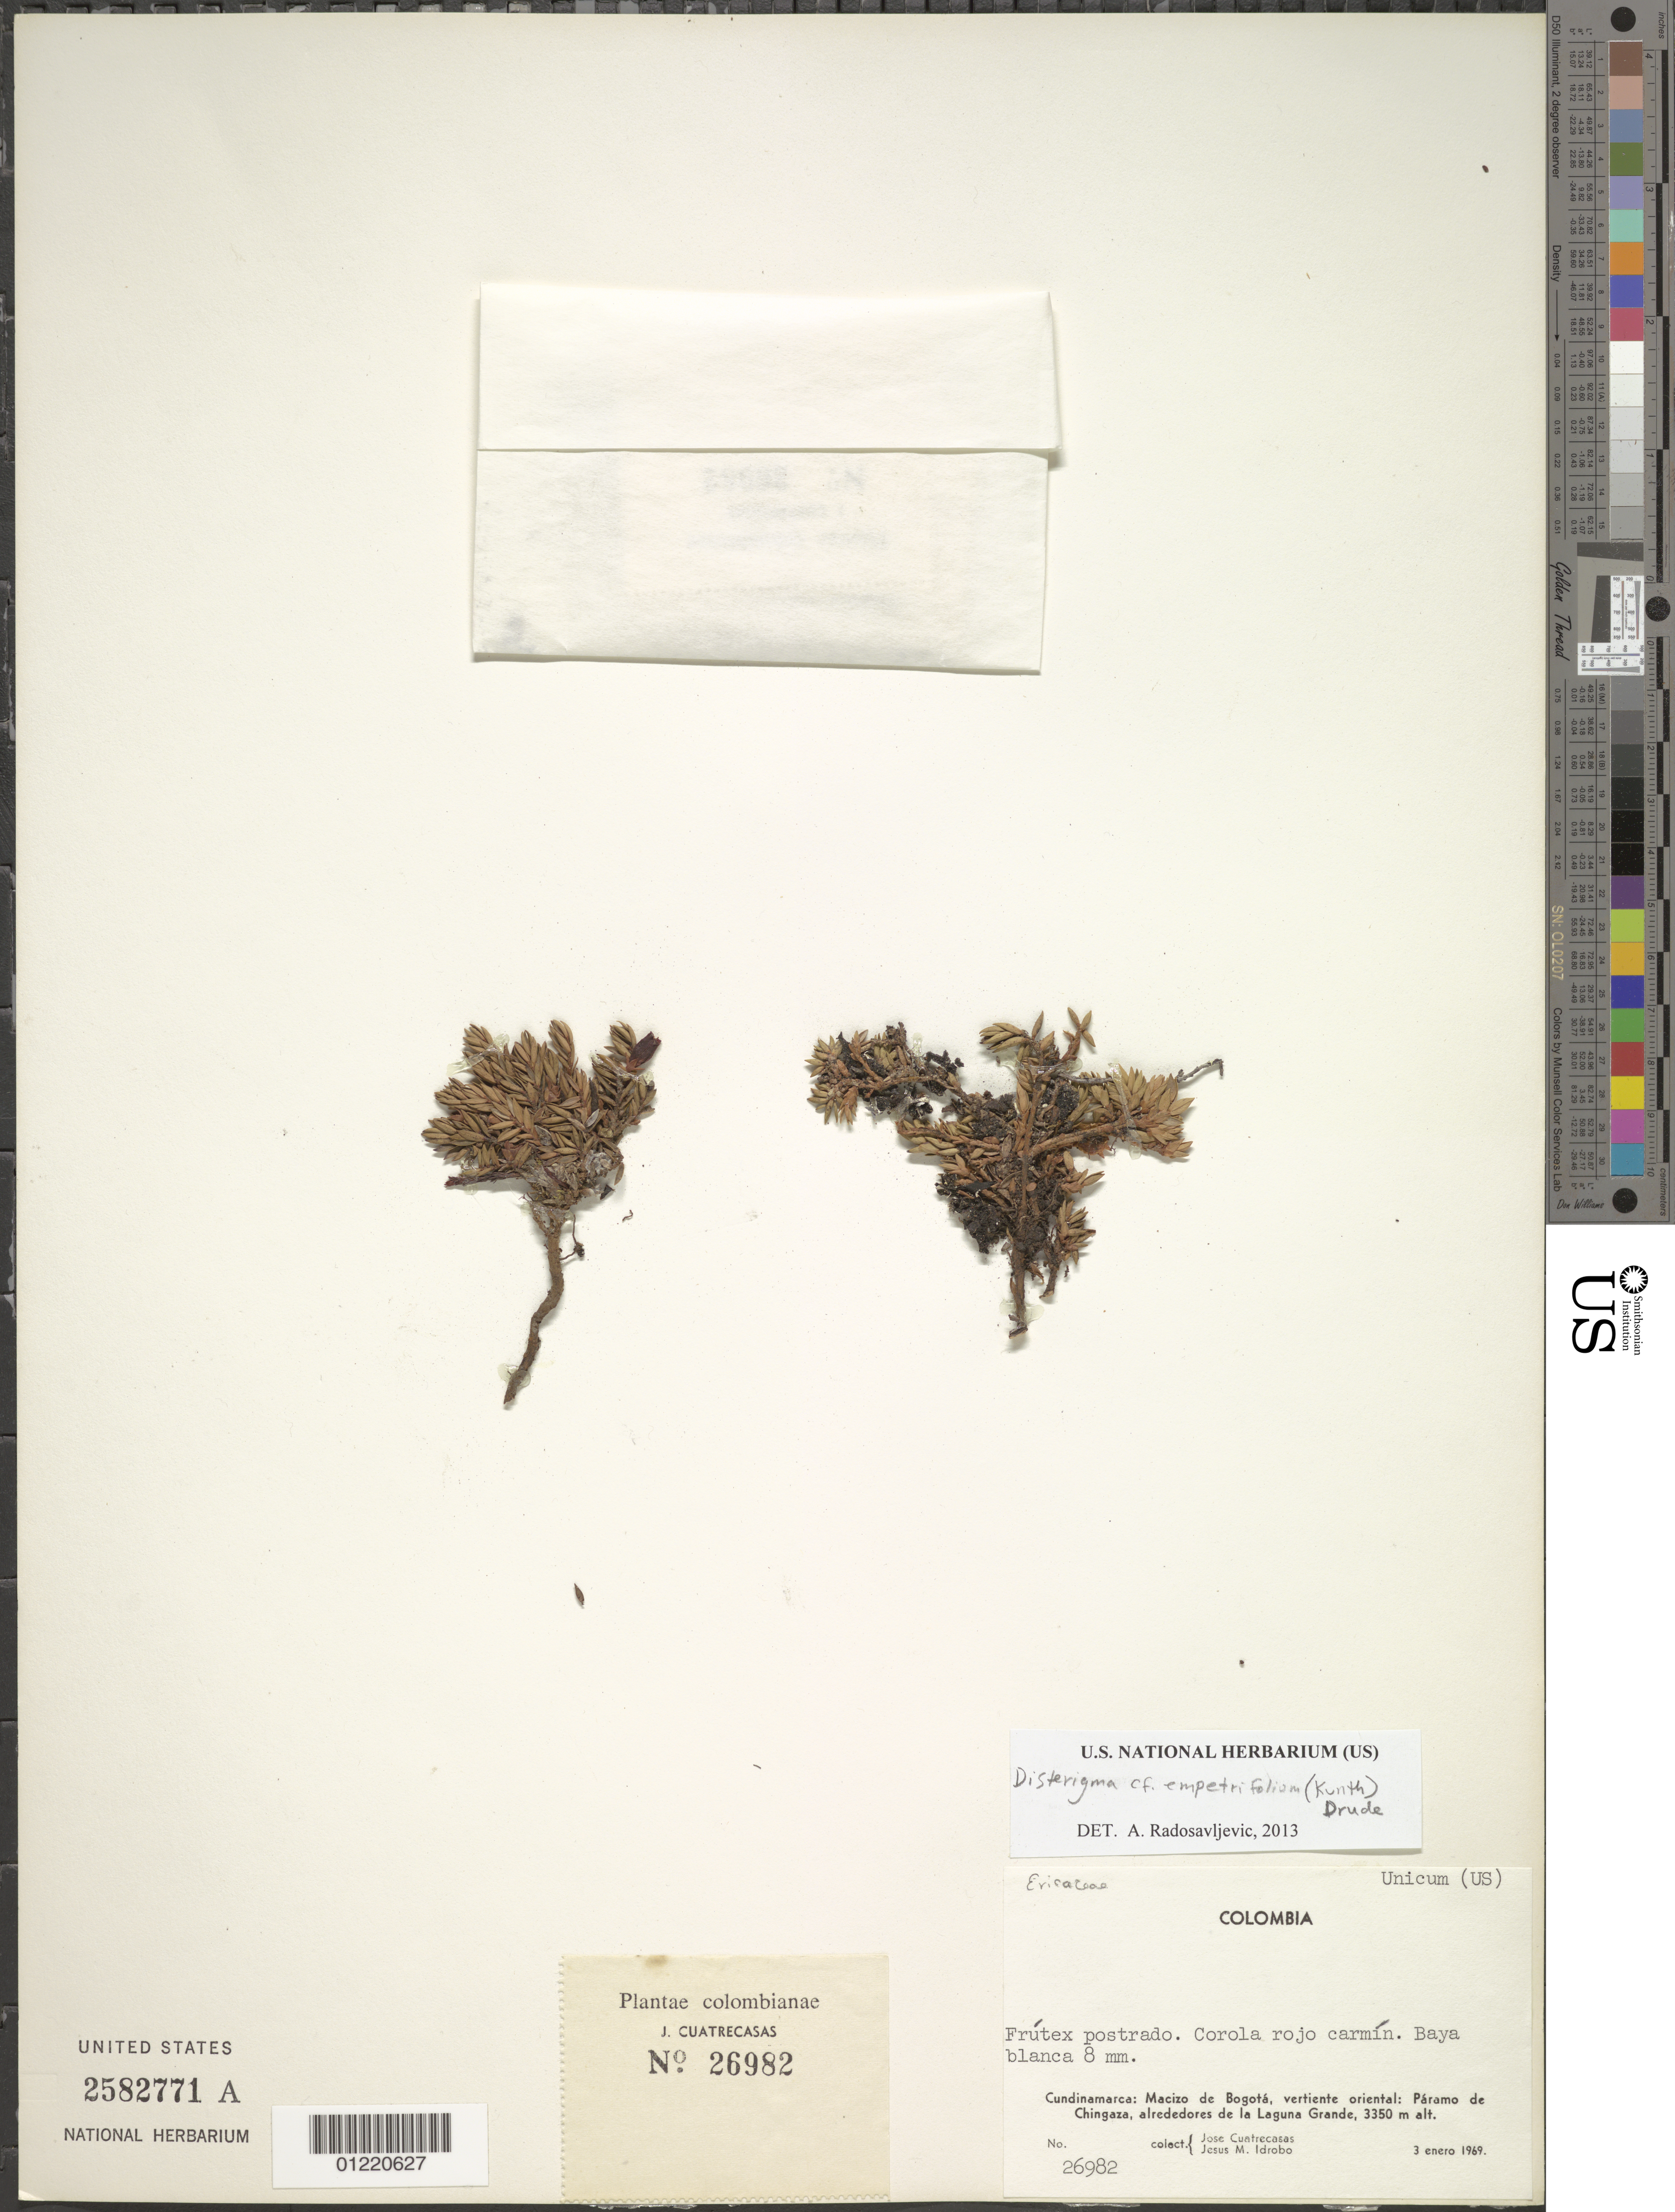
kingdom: Plantae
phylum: Tracheophyta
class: Magnoliopsida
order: Ericales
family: Ericaceae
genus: Disterigma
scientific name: Disterigma empetrifolium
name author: (Kunth) Drude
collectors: J. Cuatrecasas & J. M. Idrobo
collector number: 26982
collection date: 1969-01-03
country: Colombia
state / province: Cundinamarca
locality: Macizo de Bogotá, vertiente oriental: Páramo de Chingaza, alrededores de la Laguna Grande.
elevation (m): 3350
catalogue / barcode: US 2582771A